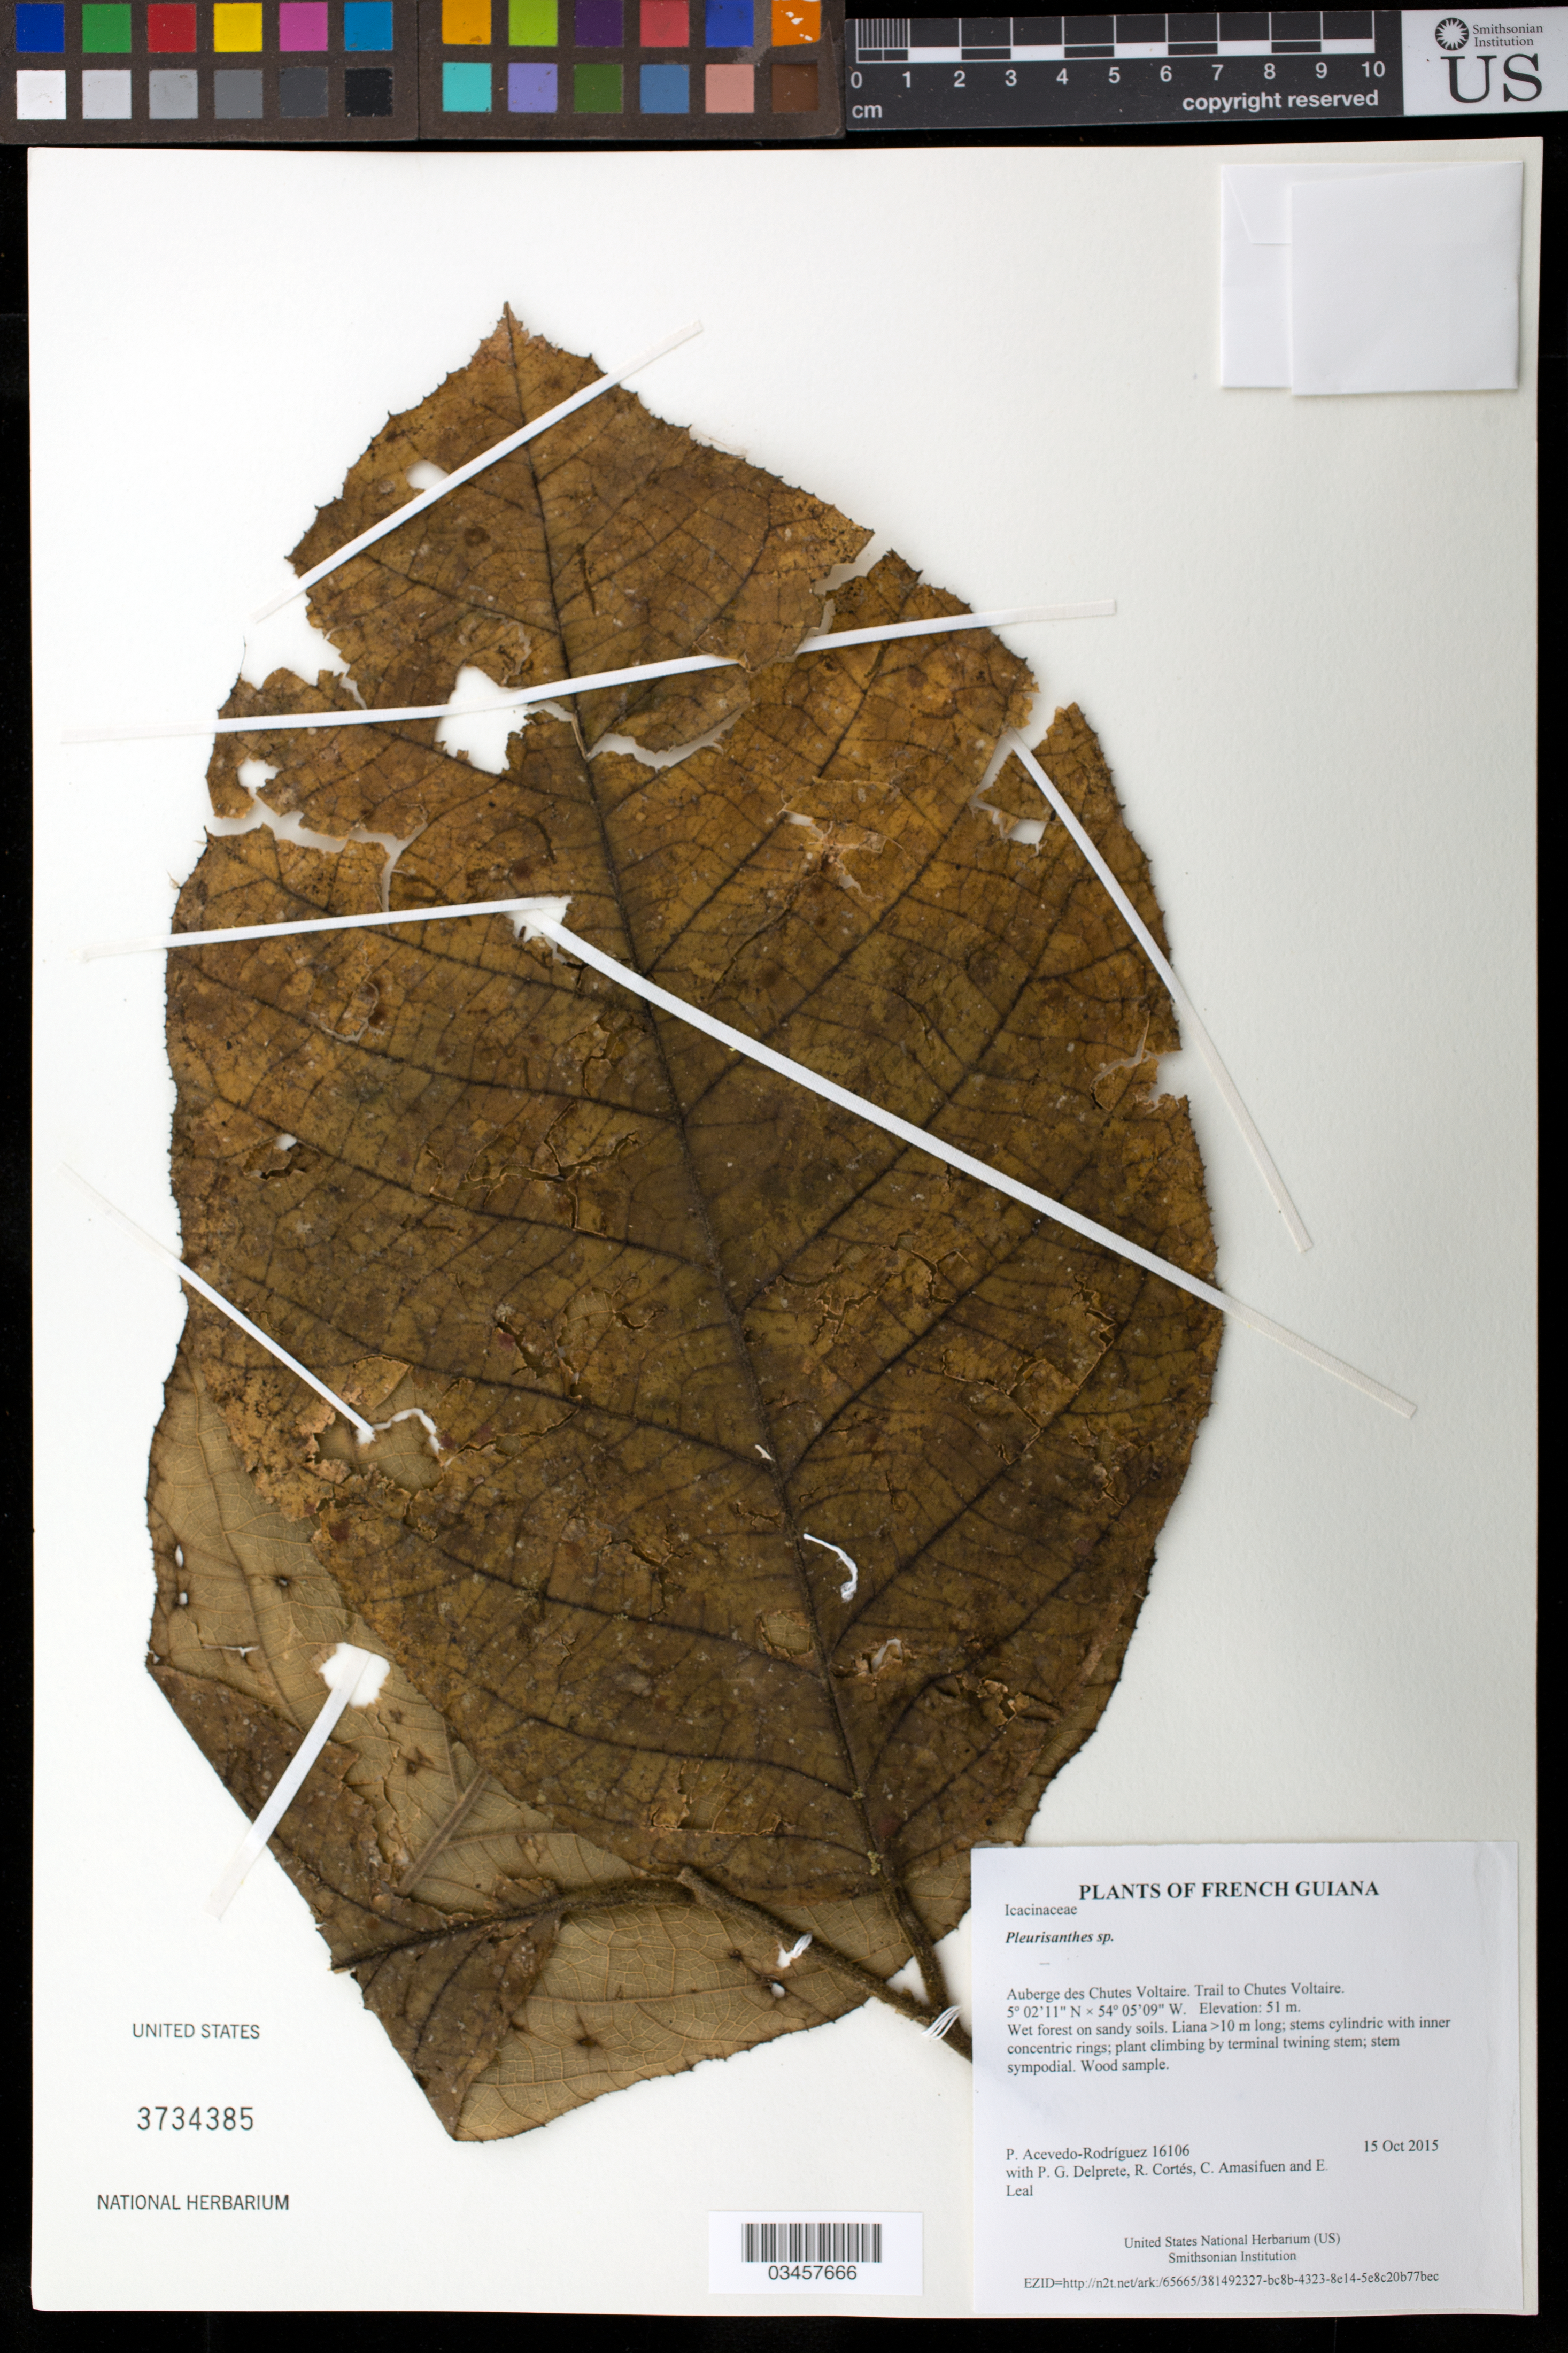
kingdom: Plantae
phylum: Tracheophyta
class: Magnoliopsida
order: Icacinales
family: Icacinaceae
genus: Pleurisanthes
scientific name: Pleurisanthes artocarpi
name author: Baill.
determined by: Acevedo-Rodríguez, P., (BOT), Smithsonian Institution - National Museum of Natural History (UNITED STATES)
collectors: P. Acevedo-Rodr., P. G. Delprete, R. Cortés, C. Amasifuen & E. Leal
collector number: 16106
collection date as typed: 15 October 2015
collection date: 2015-10-15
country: French Guiana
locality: Auberge des Chutes Voltaire. Trail to Chutes Voltaire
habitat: Wet forest on sandy soils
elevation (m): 51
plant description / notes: US, MO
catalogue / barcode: US 3734385